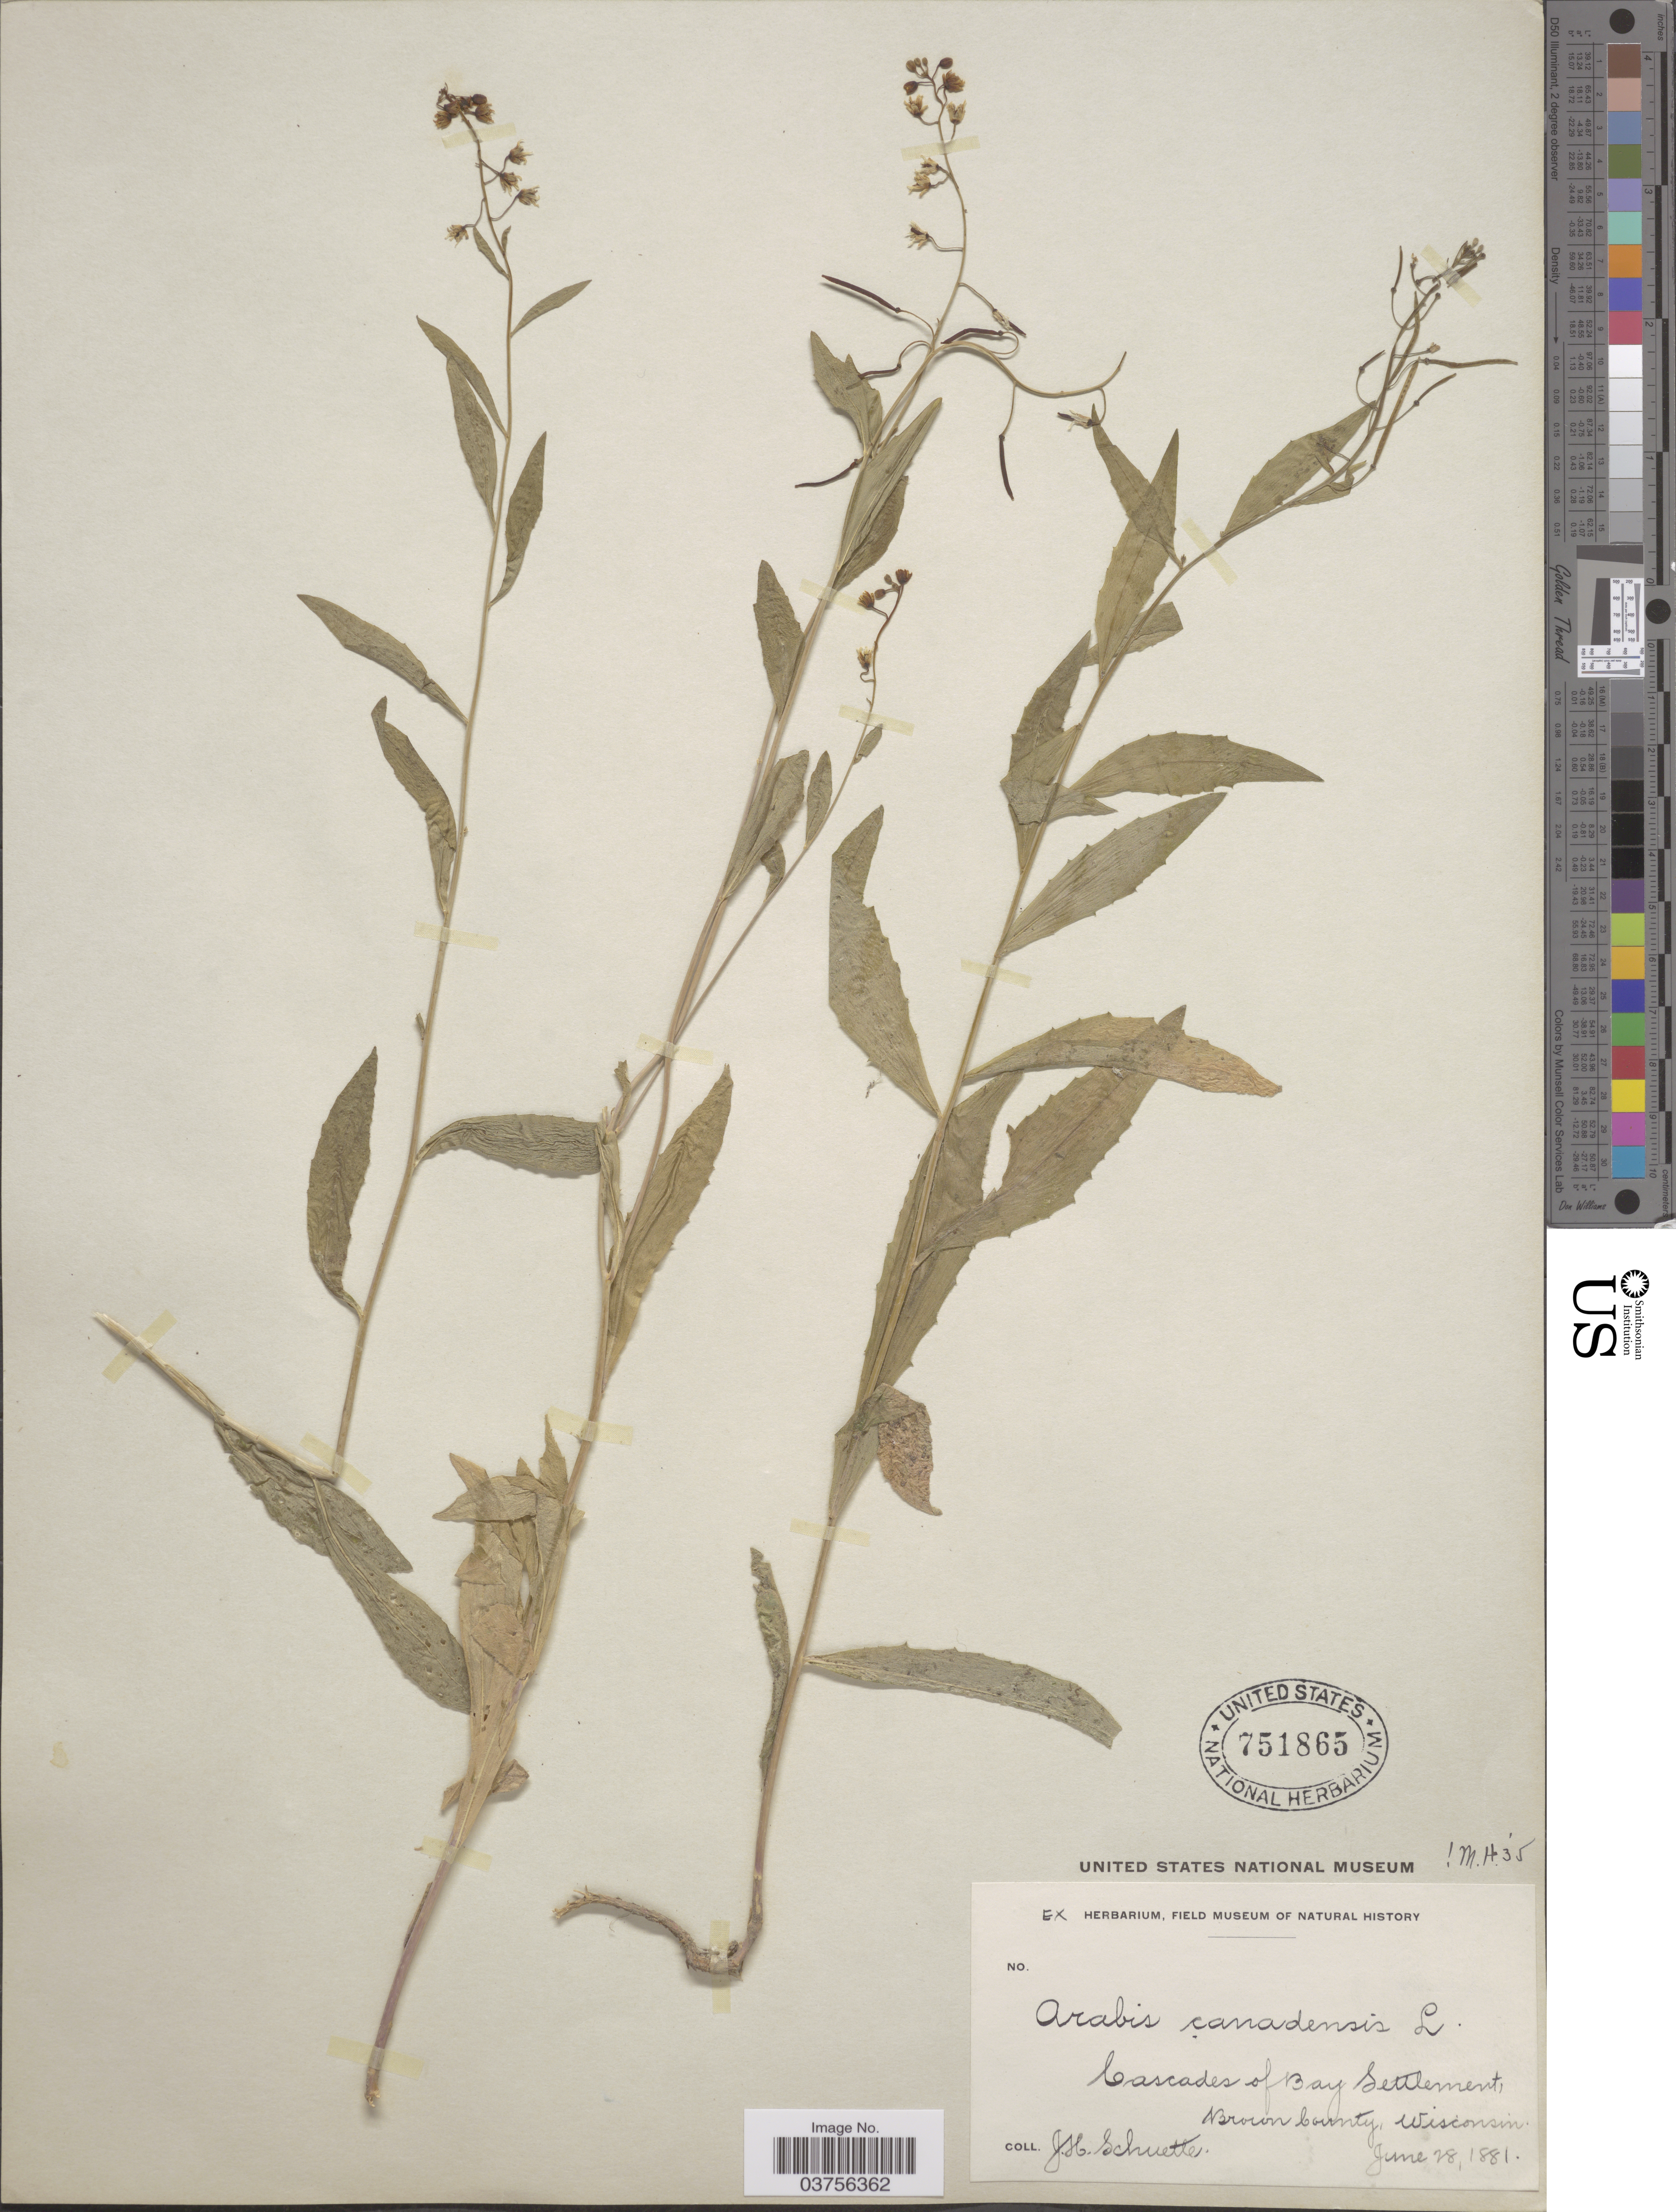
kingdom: Plantae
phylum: Tracheophyta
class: Magnoliopsida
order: Brassicales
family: Brassicaceae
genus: Arabis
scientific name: Arabis canadensis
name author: L.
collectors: J. H. Schuette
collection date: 1881-06-28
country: United States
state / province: Wisconsin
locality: Cascades of Bay Settlement, Brown County.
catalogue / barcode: US 751865